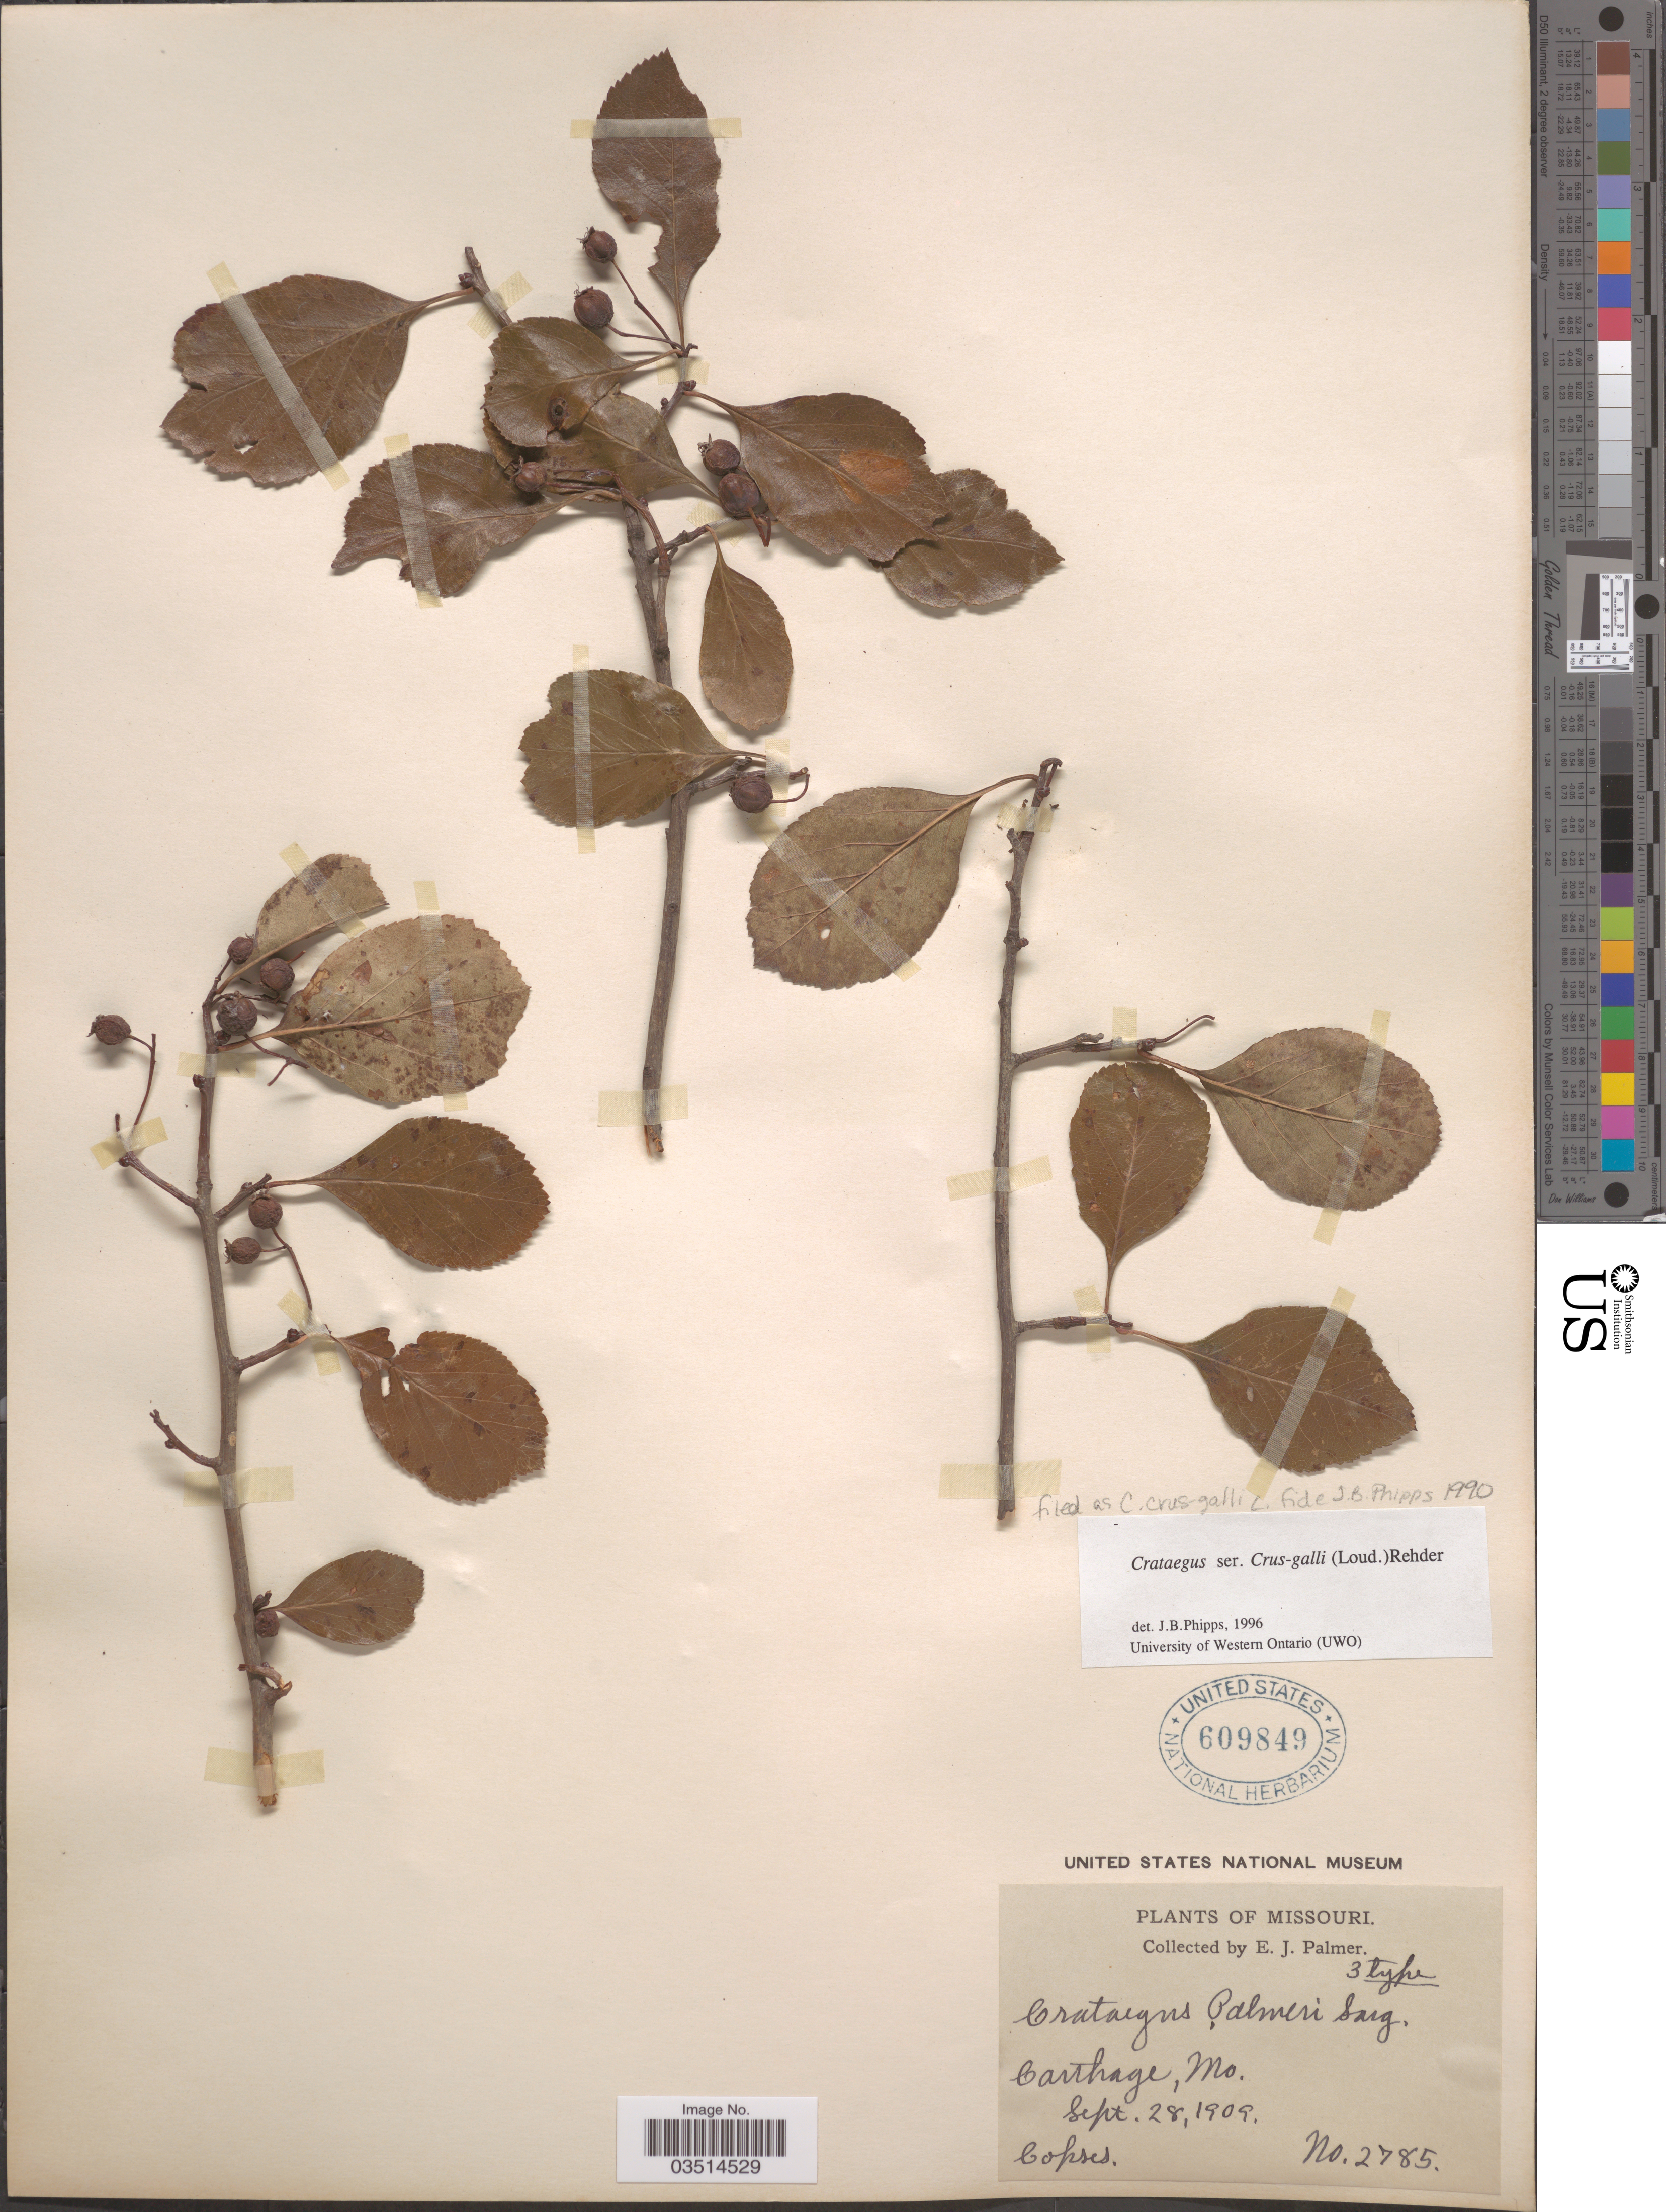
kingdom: Plantae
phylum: Tracheophyta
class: Magnoliopsida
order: Rosales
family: Rosaceae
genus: Crataegus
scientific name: Crataegus crus-galli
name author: L.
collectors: E. J. Palmer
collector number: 2785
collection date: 1909-09-28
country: United States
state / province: Missouri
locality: Carthage.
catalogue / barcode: US 609849